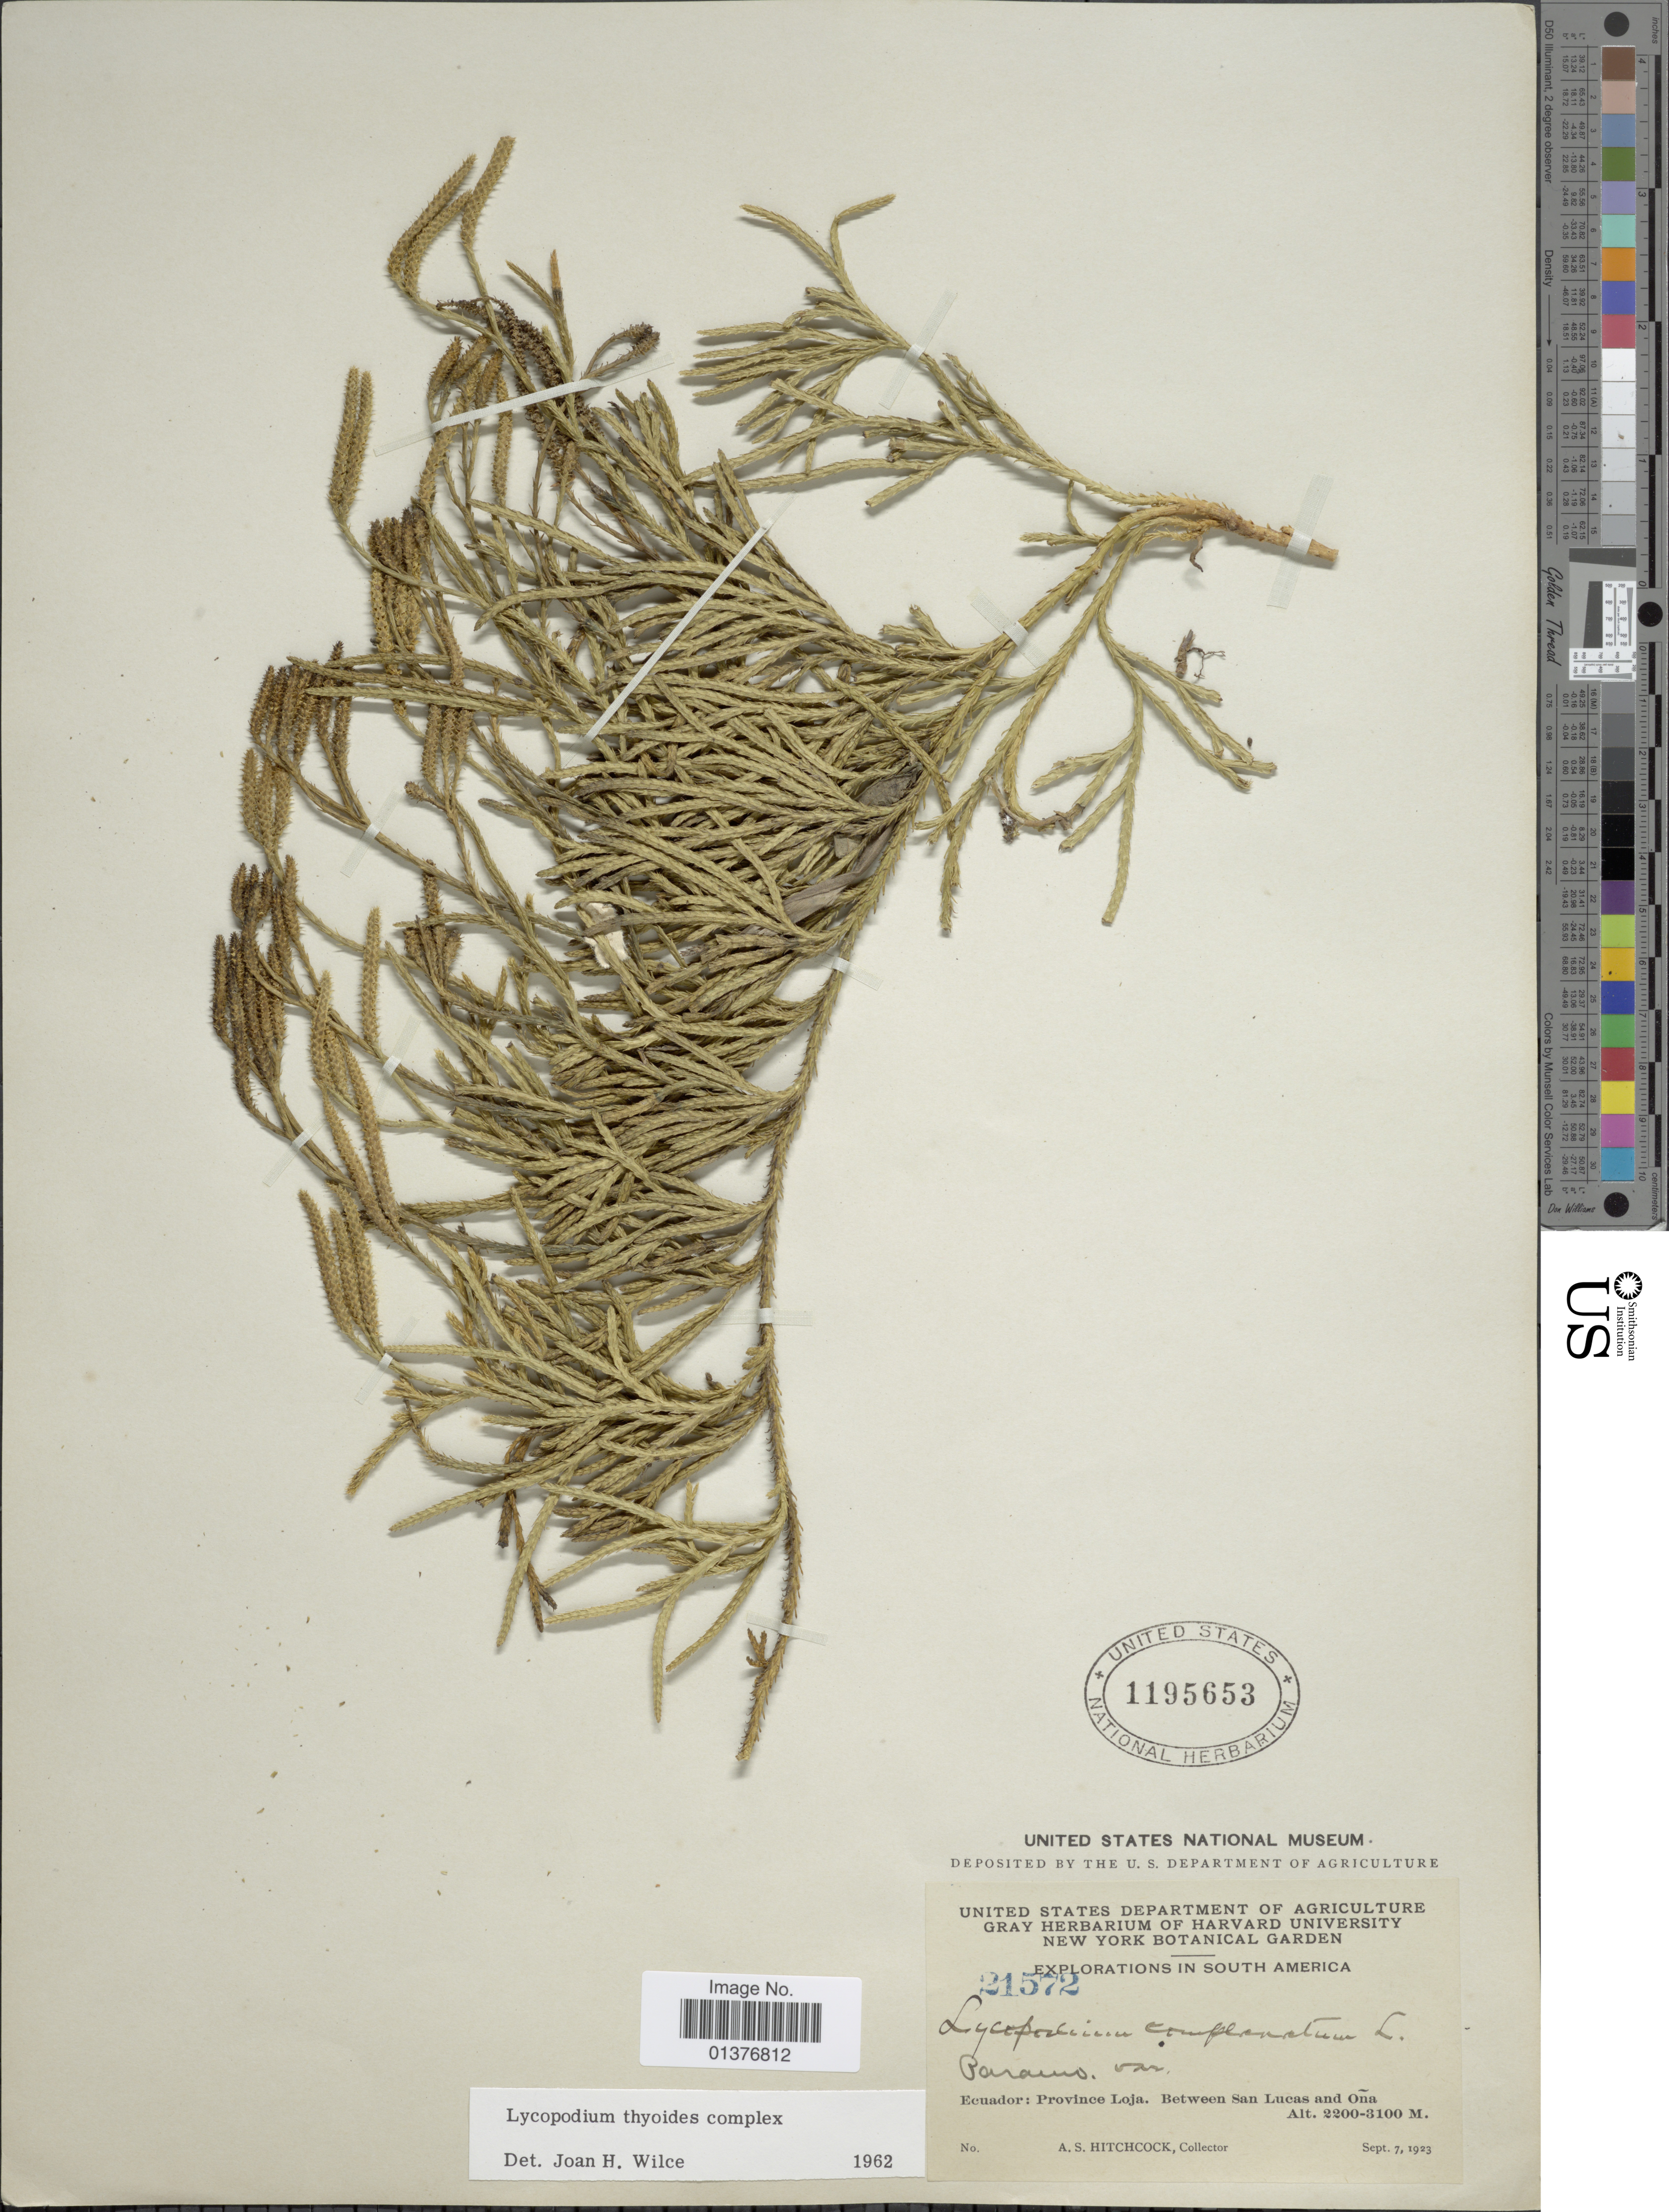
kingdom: Plantae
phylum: Tracheophyta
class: Lycopodiopsida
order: Lycopodiales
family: Lycopodiaceae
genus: Diphasiastrum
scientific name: Diphasiastrum thyoides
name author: (Humb. & Bonpl. ex Willd.) Holub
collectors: A. S. Hitchcock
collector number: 21572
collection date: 1923-09-07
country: Ecuador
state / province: Loja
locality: Between San Lucas and Oña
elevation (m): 2200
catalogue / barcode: US 1195653